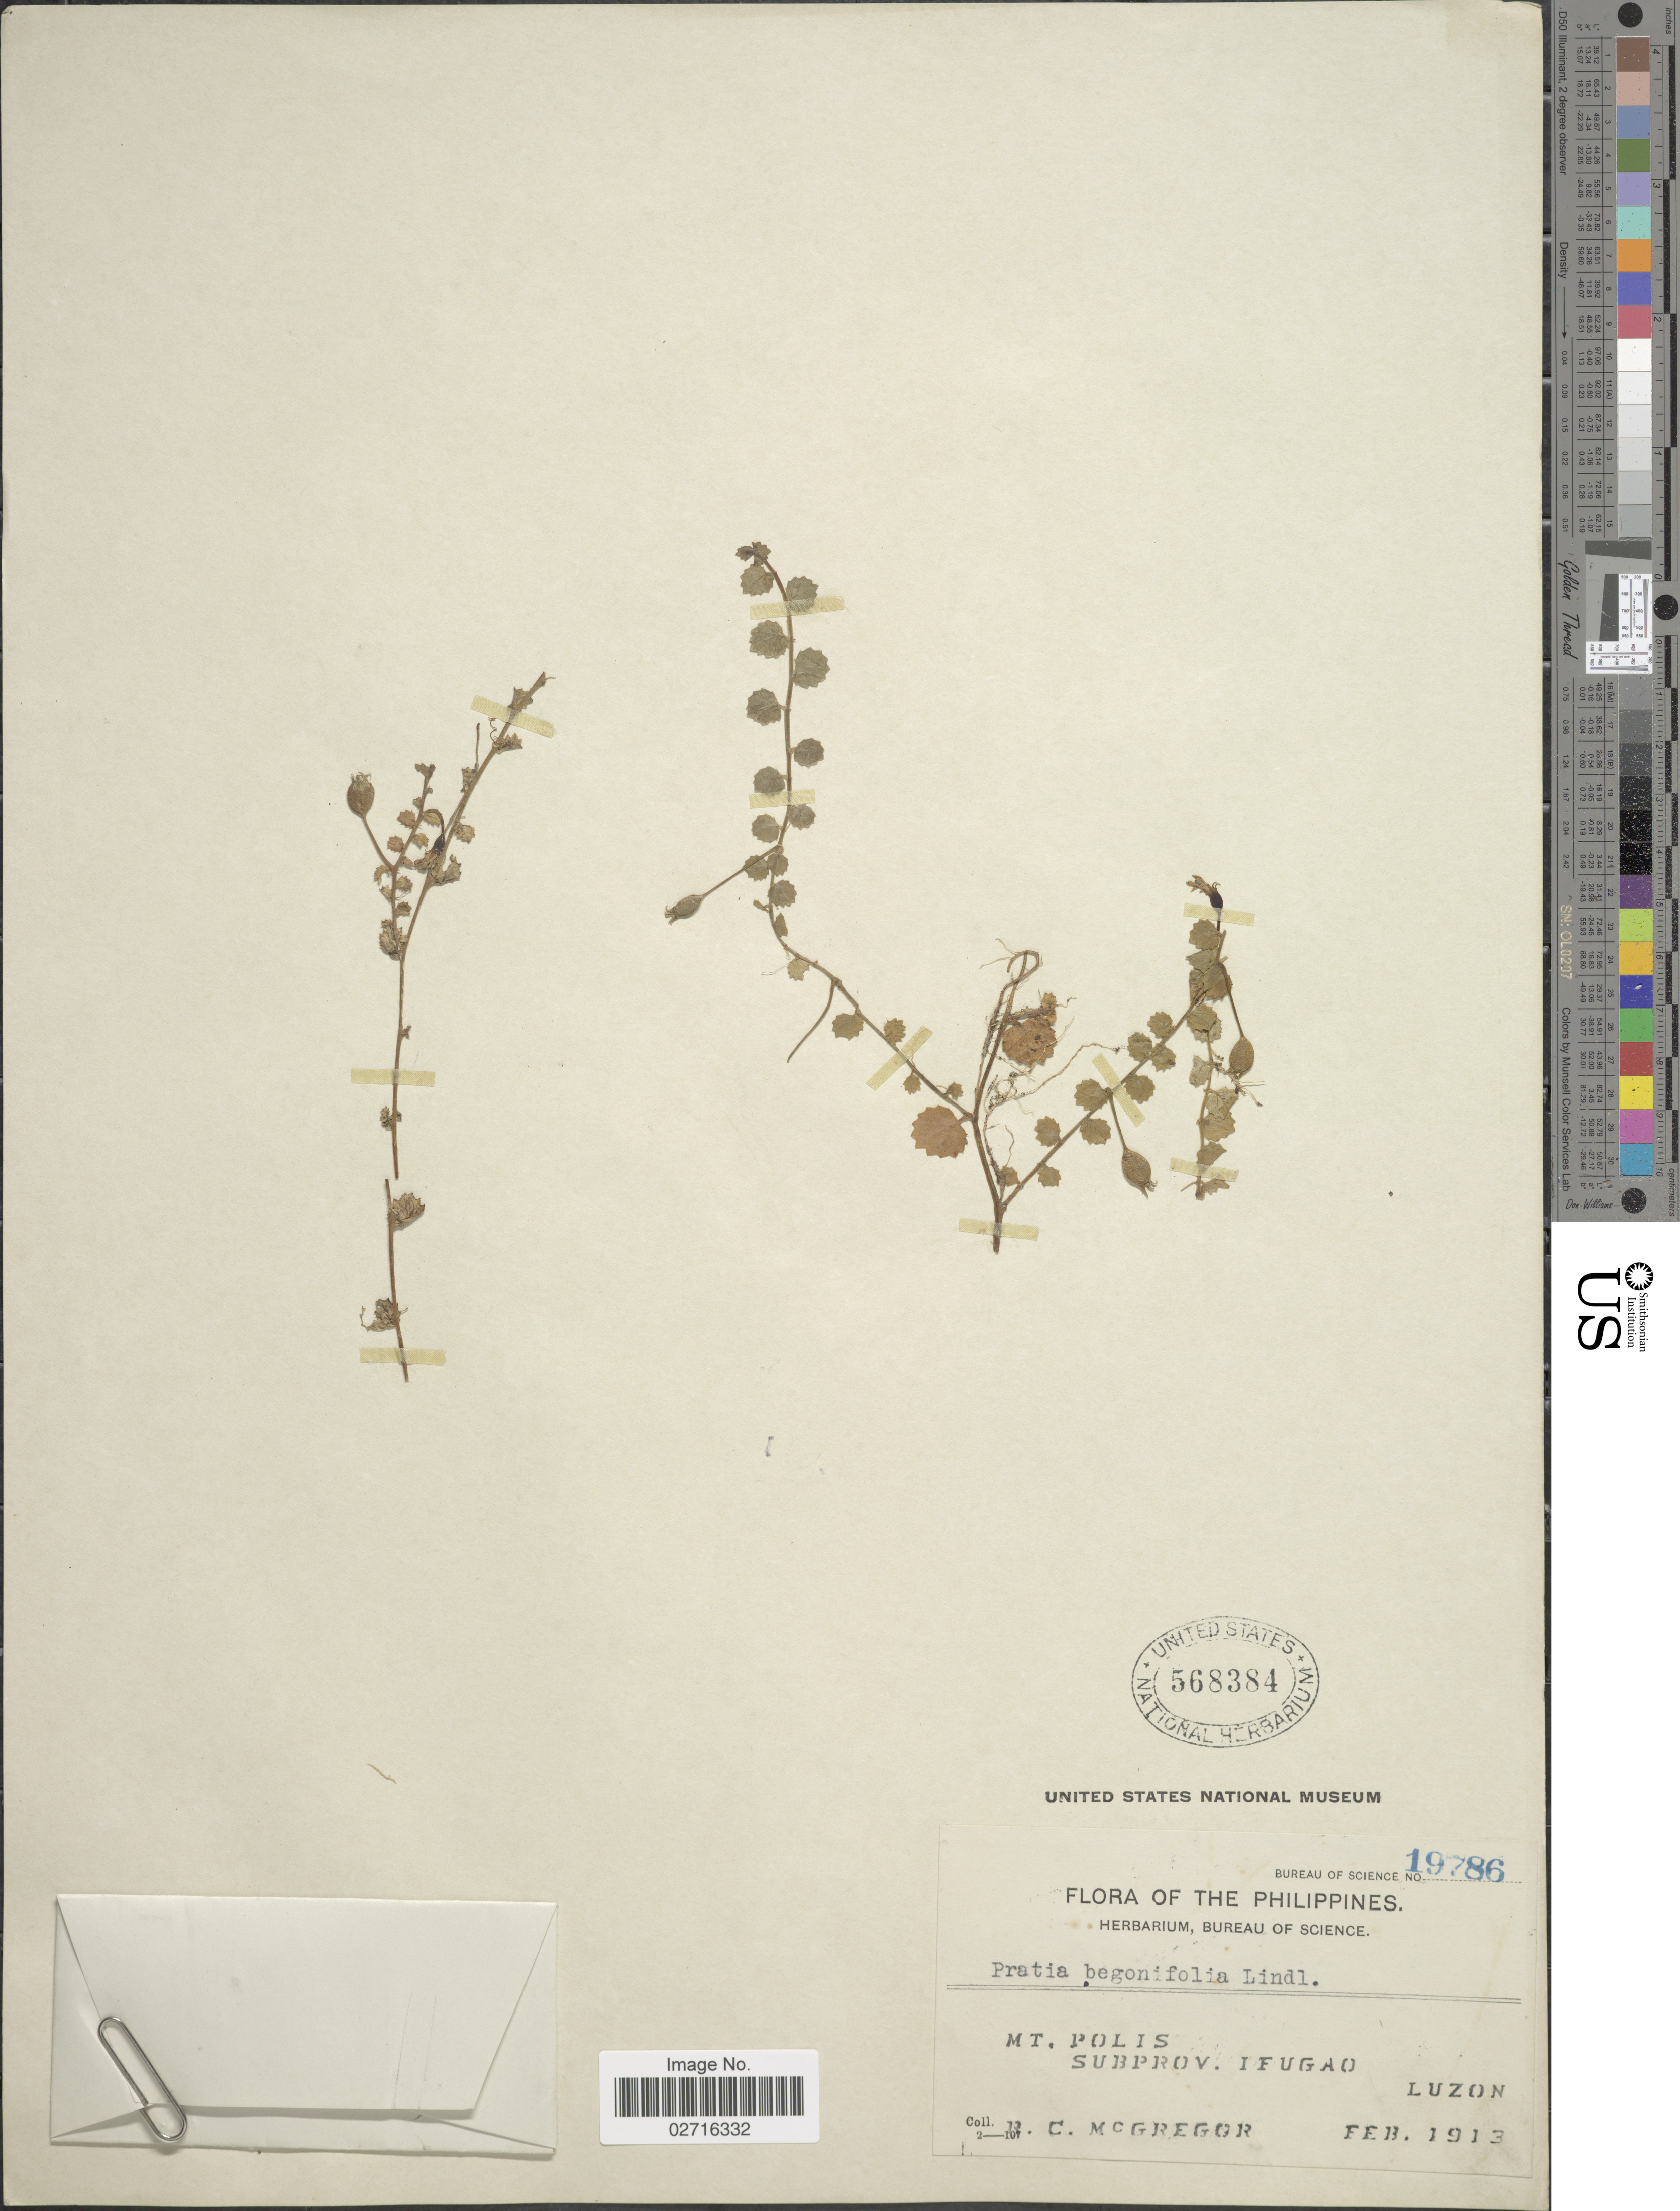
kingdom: Plantae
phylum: Tracheophyta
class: Magnoliopsida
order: Asterales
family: Campanulaceae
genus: Pratia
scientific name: Pratia nummularia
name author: (Lam.) A. Braun & Asch.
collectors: R. C. McGregor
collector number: Bureau of Science 19786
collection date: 1913-02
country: Philippines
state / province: Cordillera (Administrative Region)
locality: Mt Polis, Subprov. Ifugao, Luzon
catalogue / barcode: US 568384